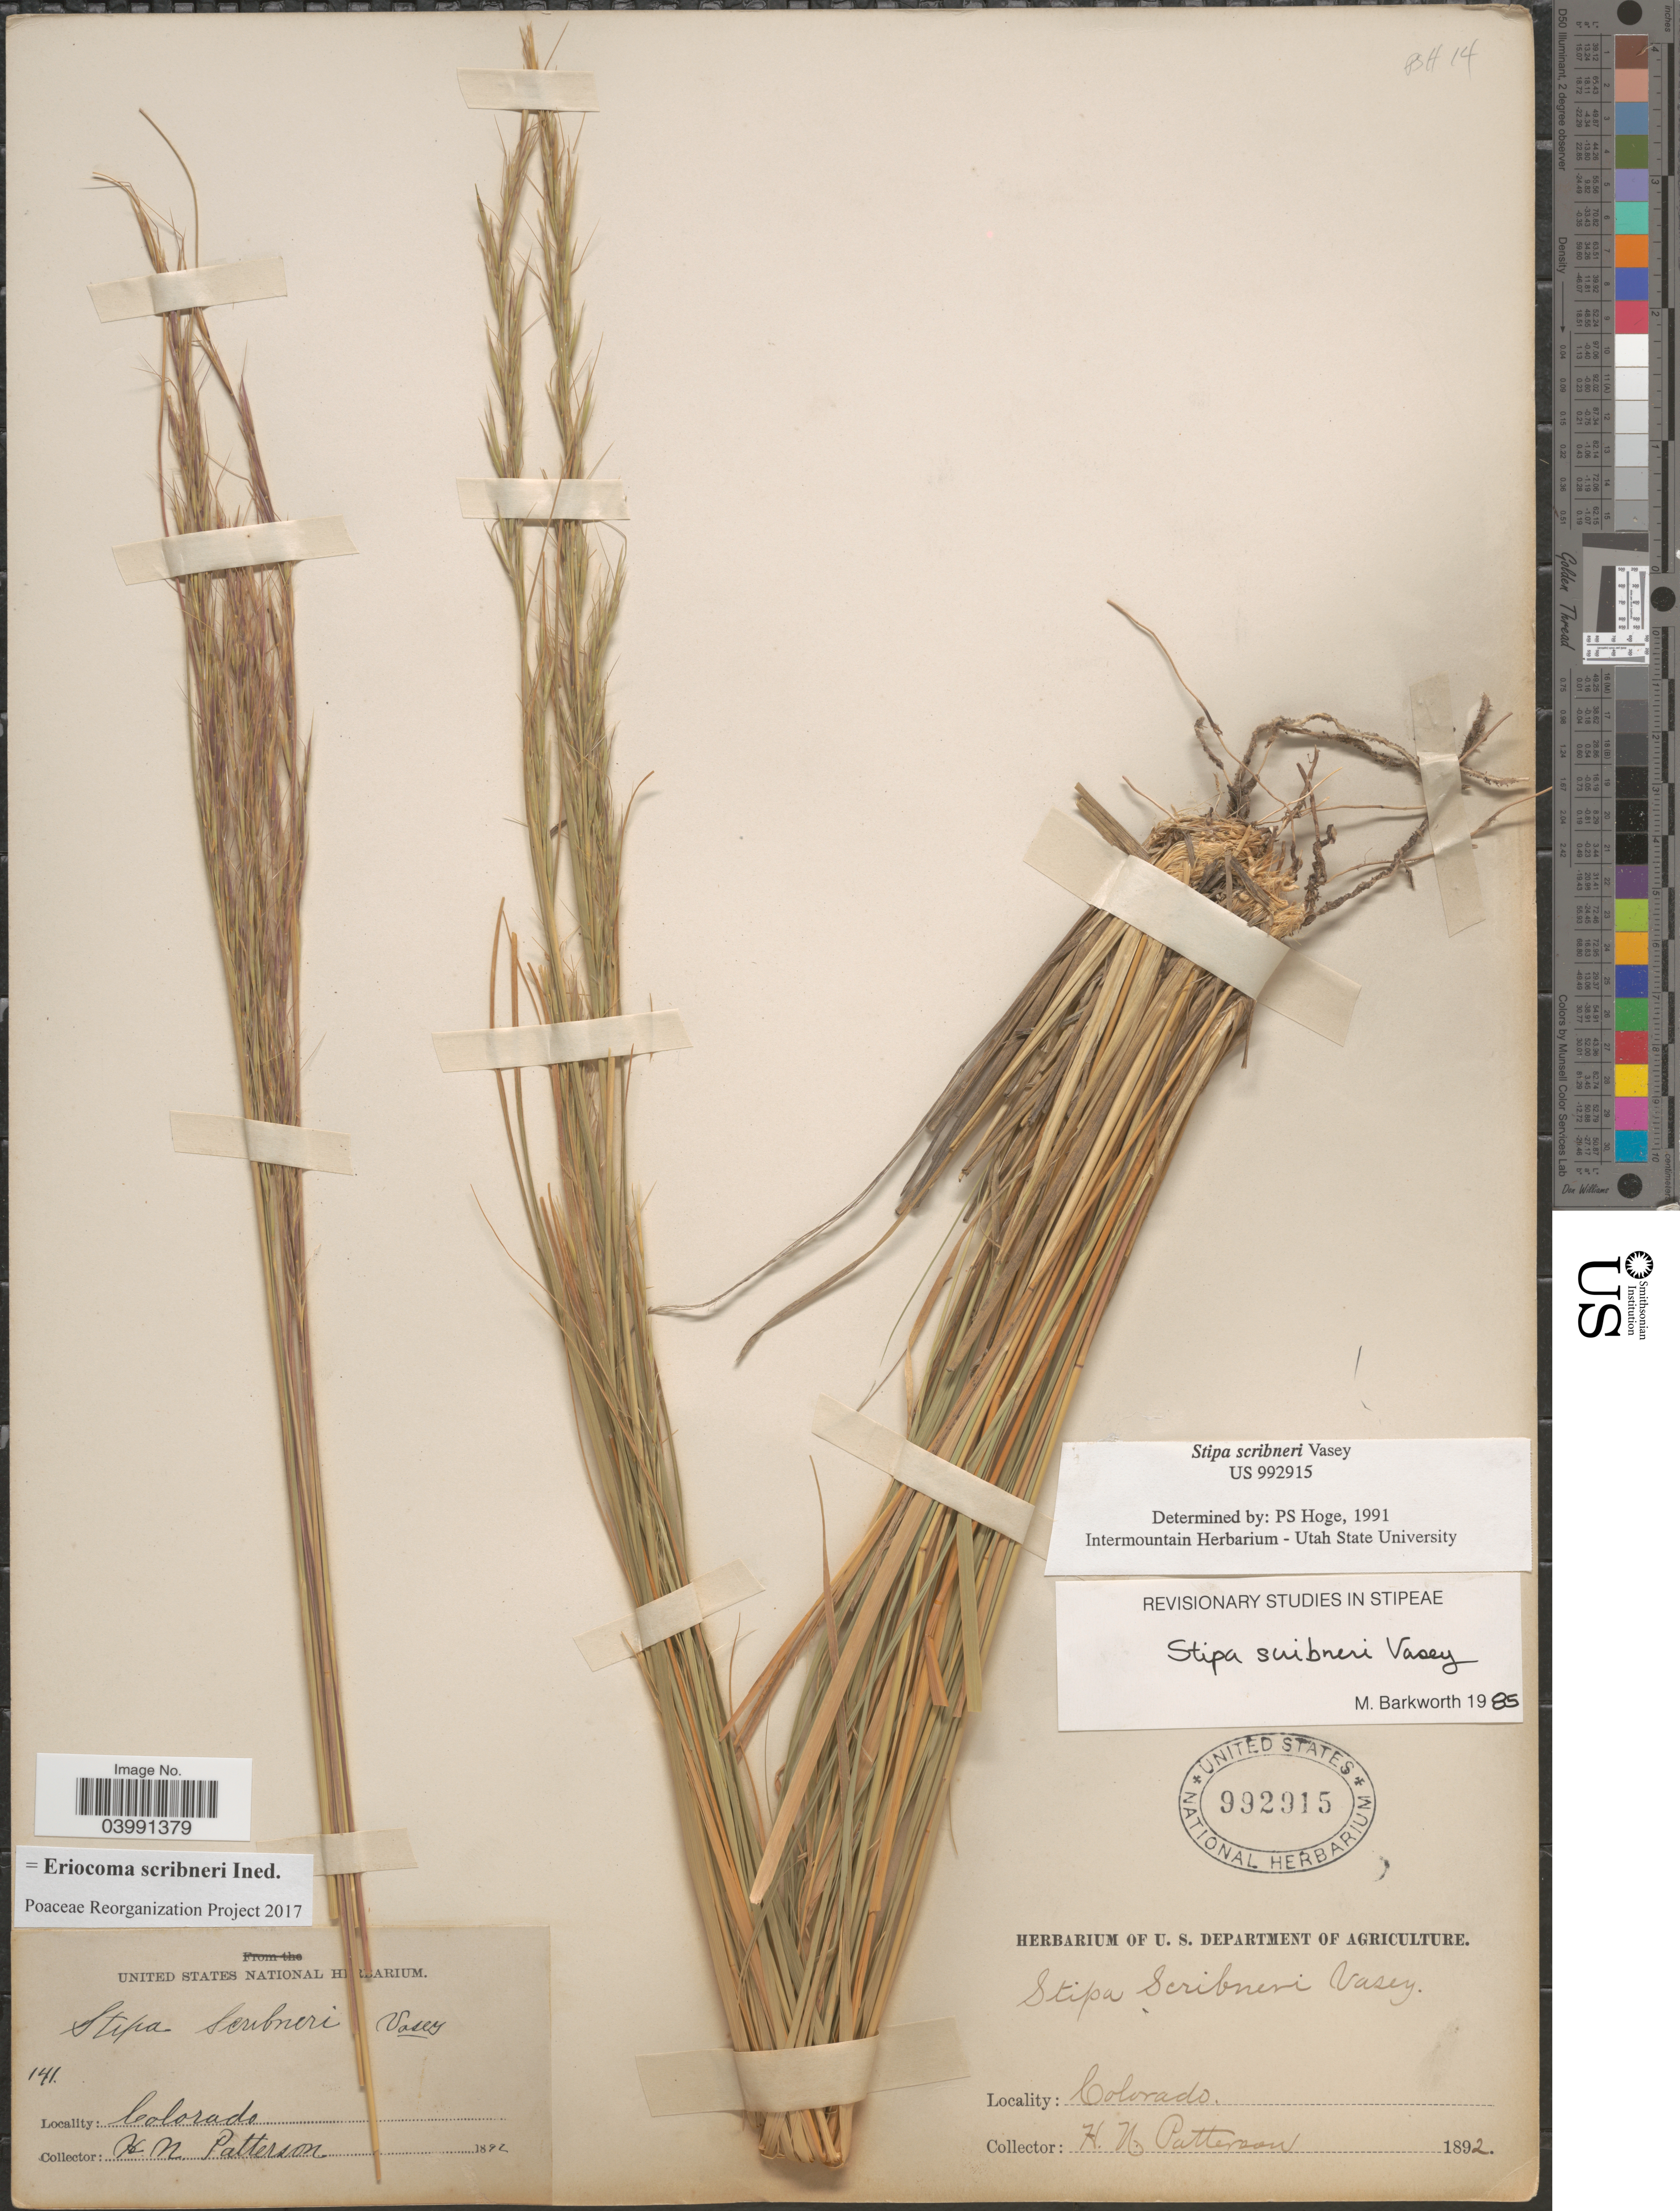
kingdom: Plantae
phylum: Tracheophyta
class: Liliopsida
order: Poales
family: Poaceae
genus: Eriocoma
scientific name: Eriocoma scribneri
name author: (Vasey) Romasch.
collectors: H. N. Patterson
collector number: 141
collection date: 1892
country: United States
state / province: Colorado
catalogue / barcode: US 992915